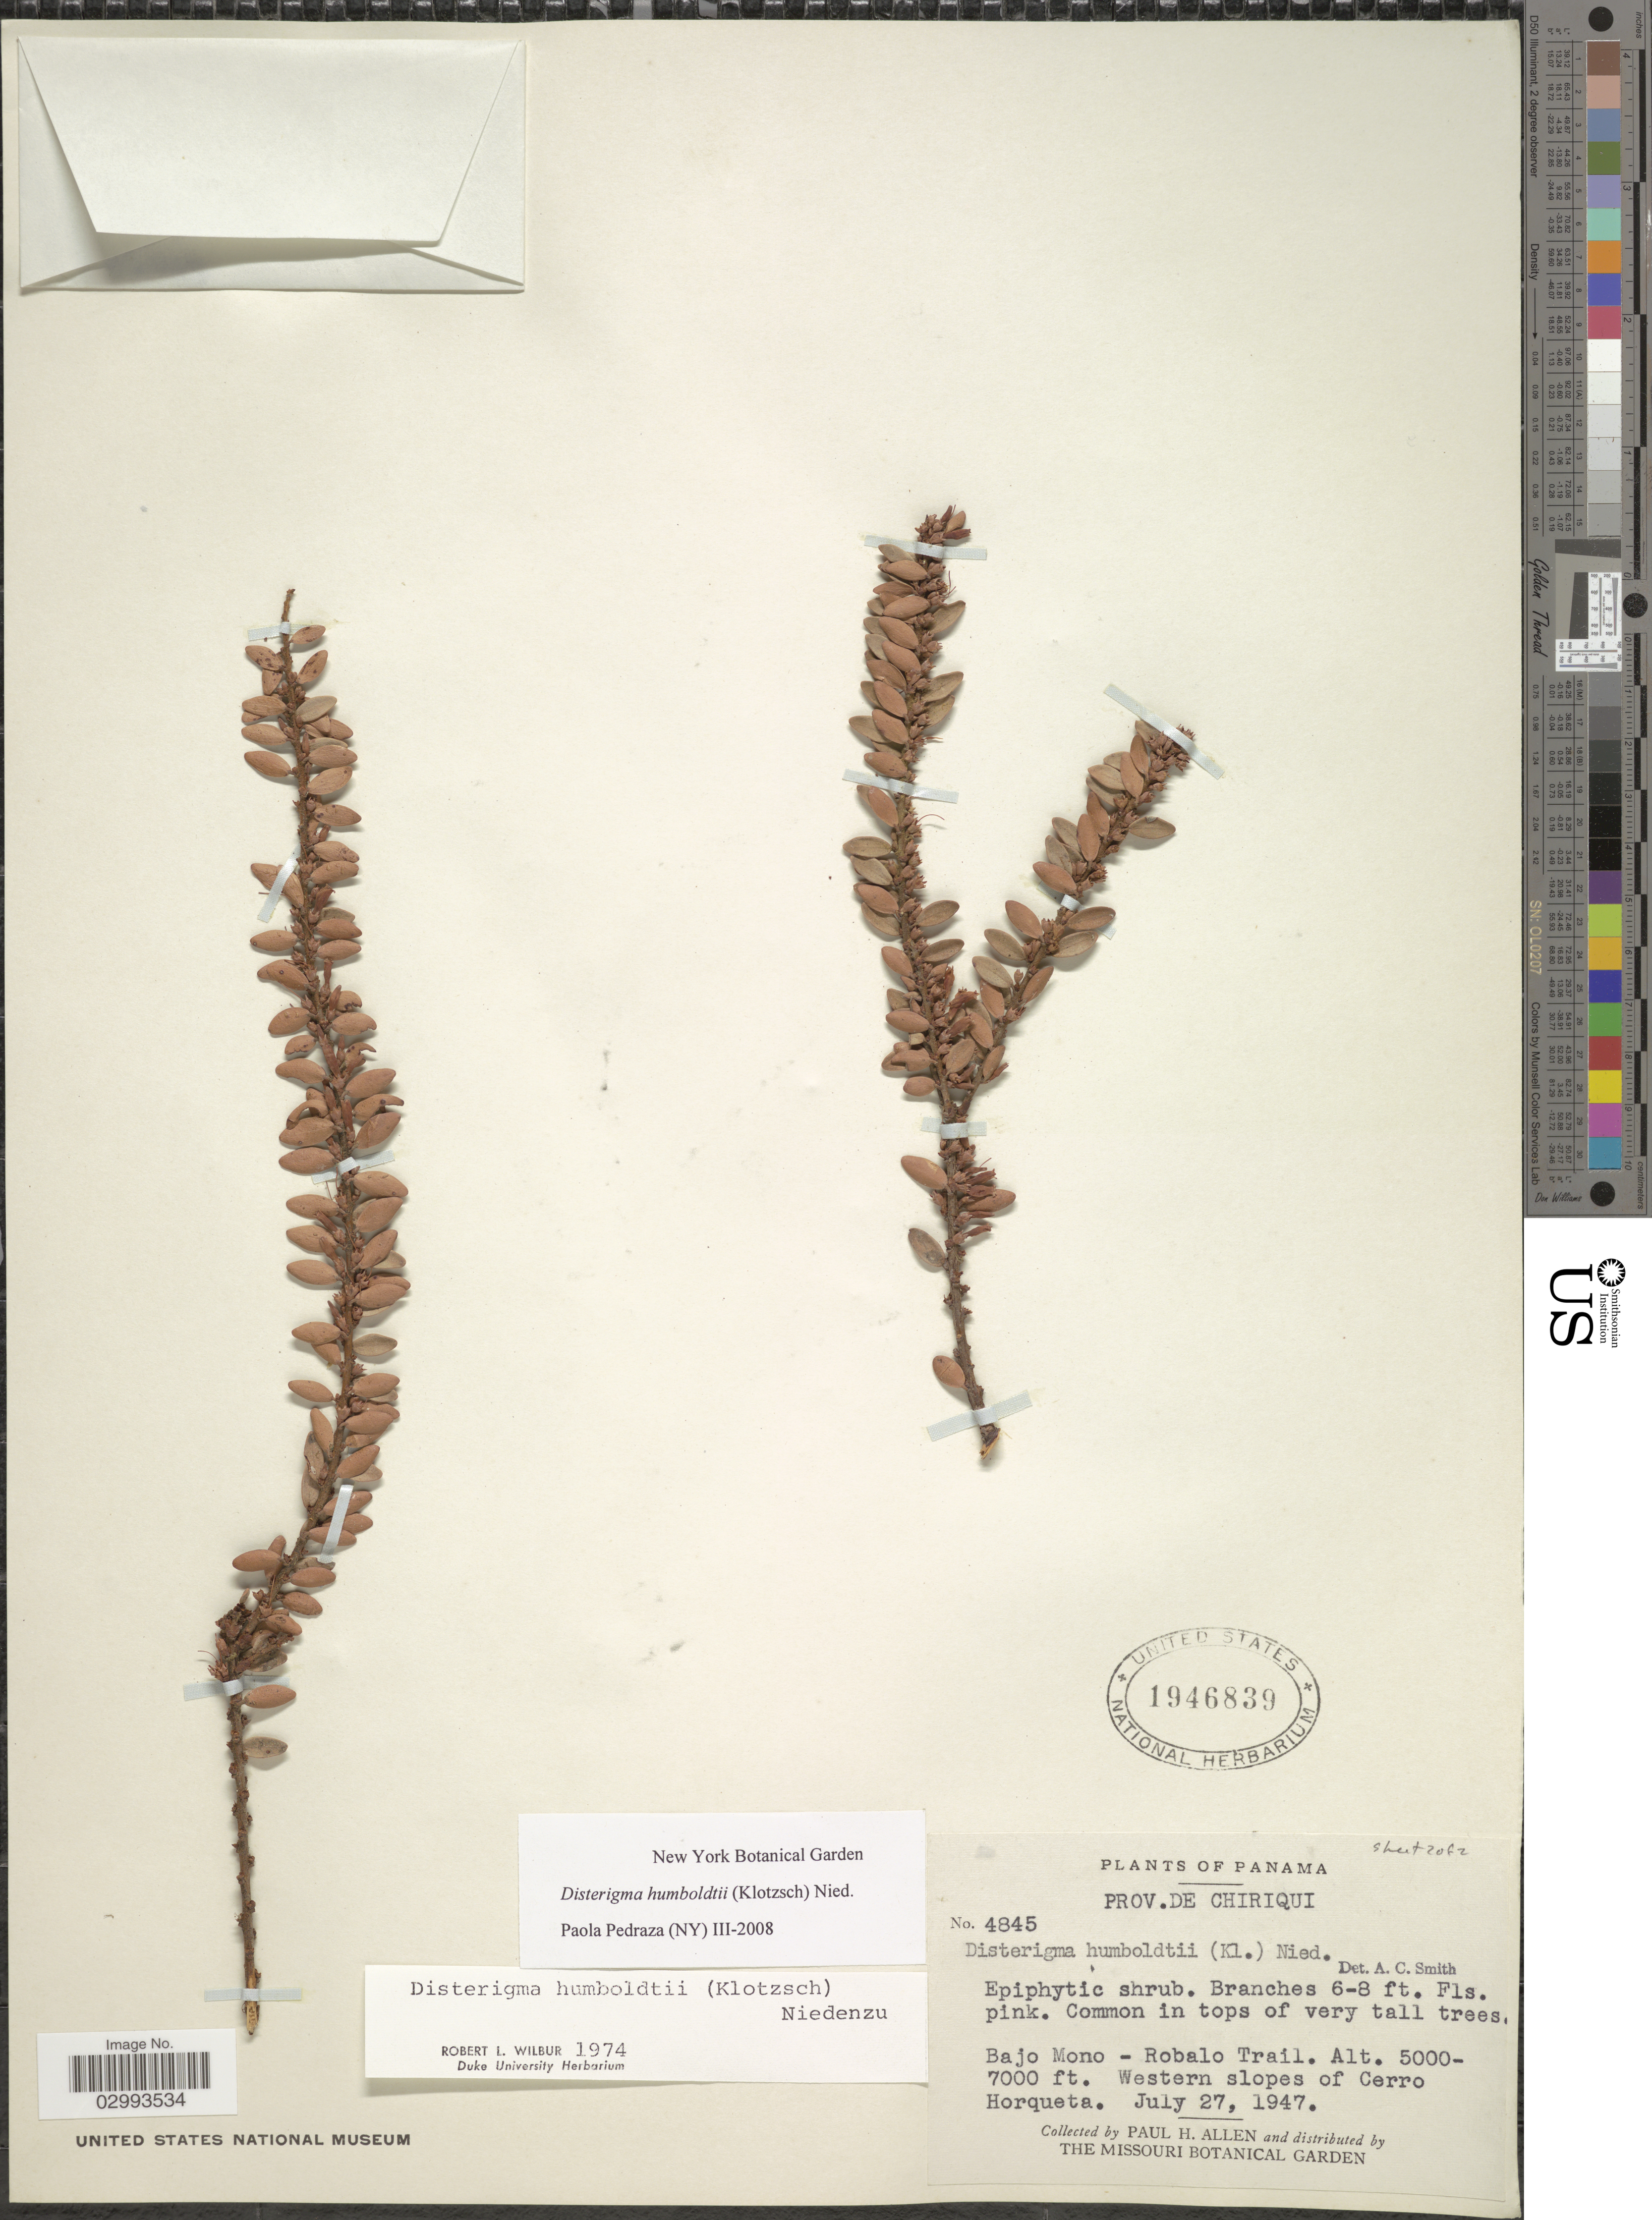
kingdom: Plantae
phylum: Tracheophyta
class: Magnoliopsida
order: Ericales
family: Ericaceae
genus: Disterigma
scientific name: Disterigma humboldtii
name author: (Klotzsch) Nied.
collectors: P. H. Allen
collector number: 4845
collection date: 1947-07-27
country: Panama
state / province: Chiriqui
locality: Bajo Mono - Robalo Trail. Western slopes of Cerro Horqueta.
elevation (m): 1524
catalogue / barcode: US 1946839